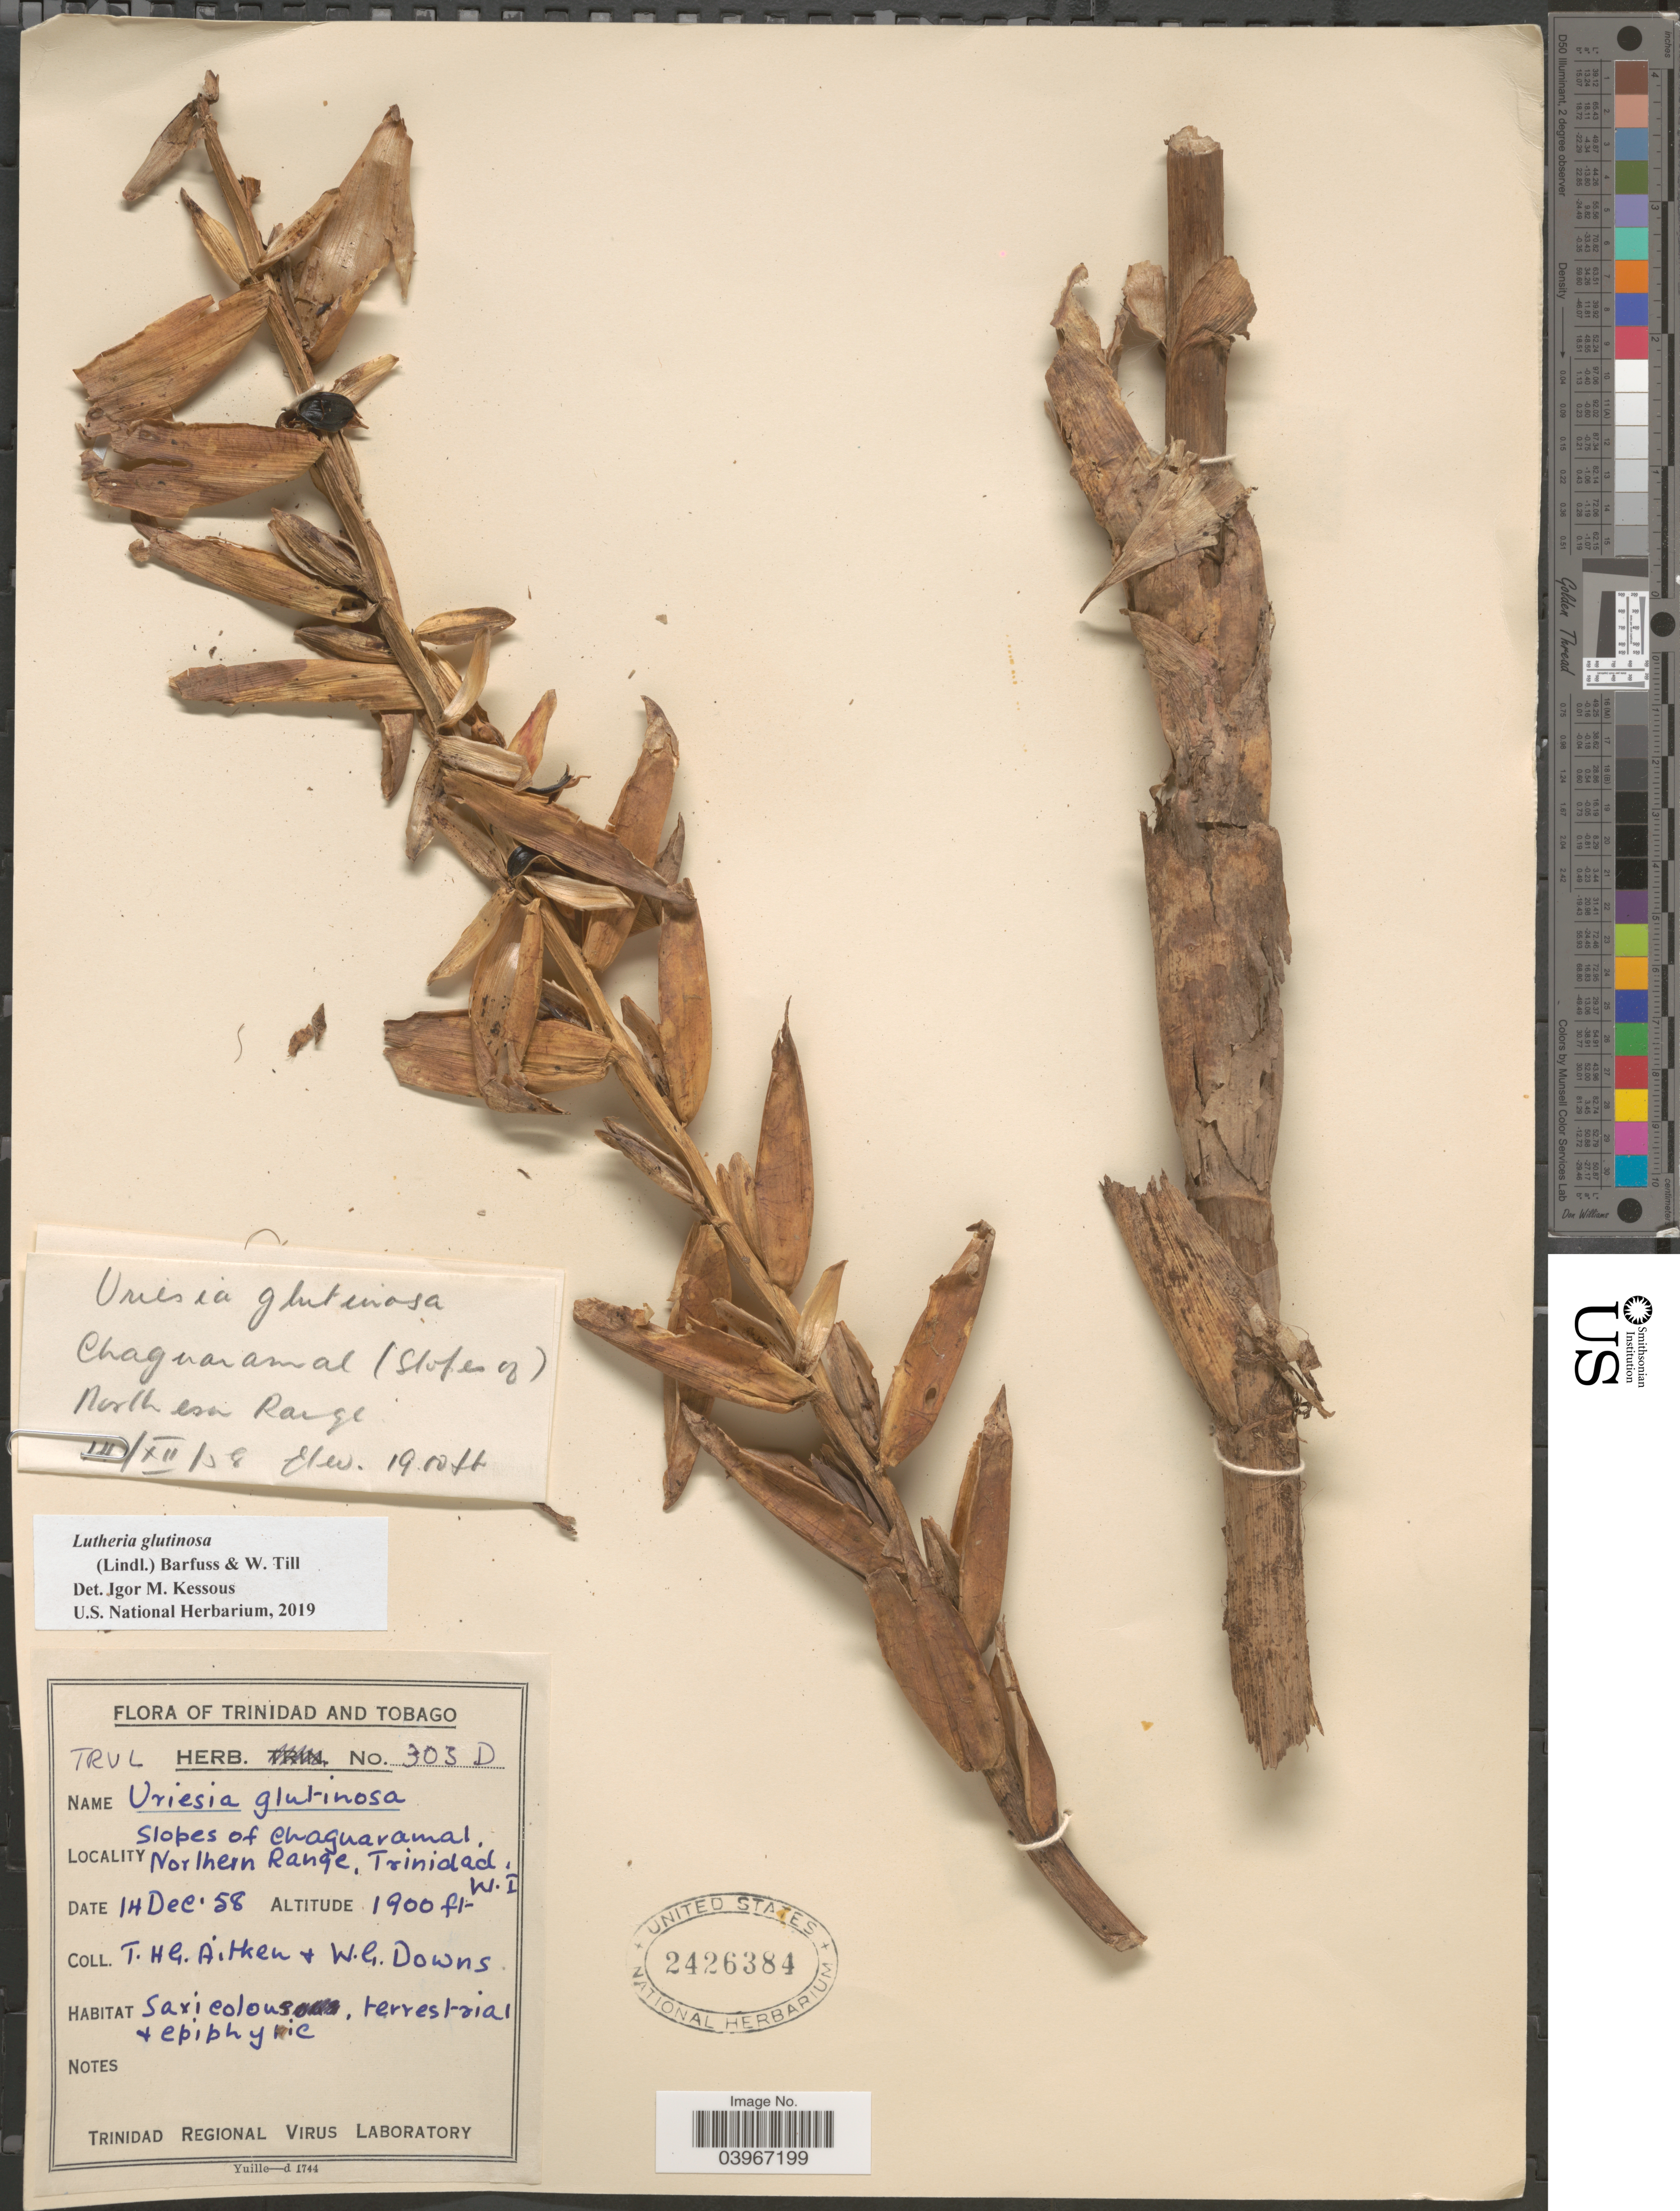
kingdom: Plantae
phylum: Tracheophyta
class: Liliopsida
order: Poales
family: Bromeliaceae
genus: Lutheria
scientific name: Lutheria glutinosa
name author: (Lindl.) Barfuss & W. Till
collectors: T. Aitken & W. G. Downs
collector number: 303D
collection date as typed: Transcribed d/m/y: 14/12/58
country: Trinidad and Tobago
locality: Slopes of Chaguaramal. Northern Range, Trinidad W.I.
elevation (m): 579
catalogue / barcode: US 2426384